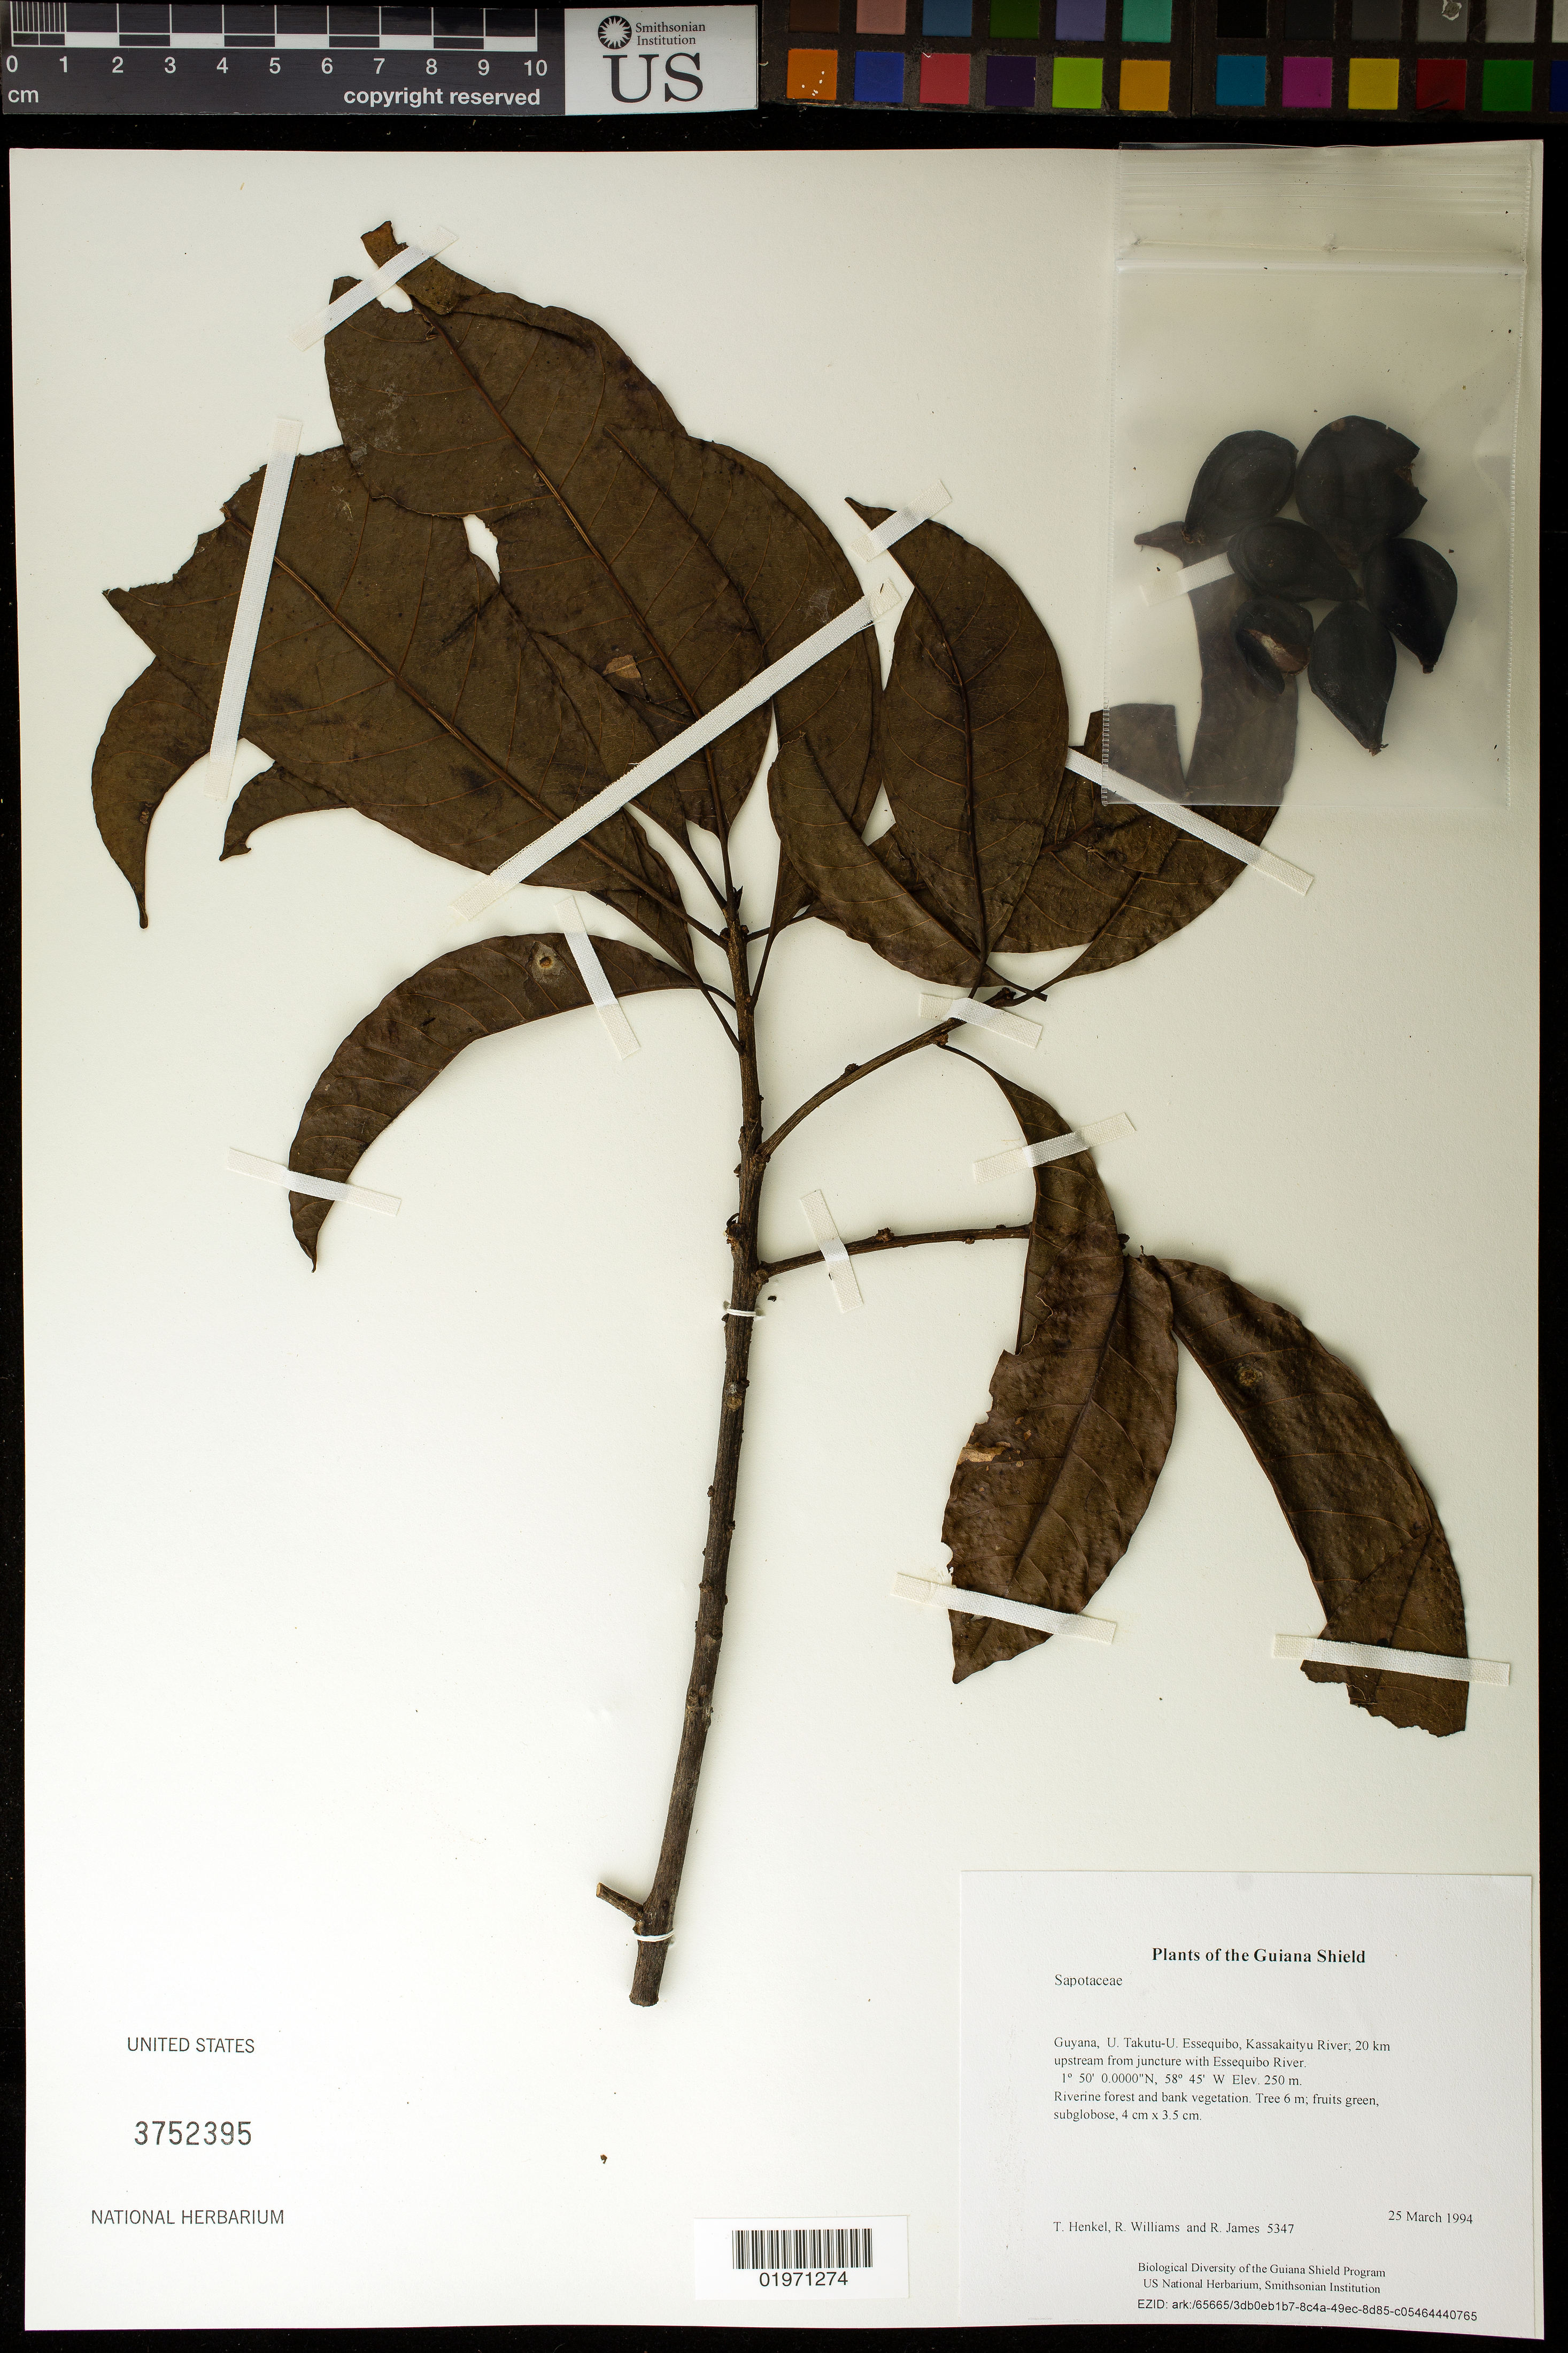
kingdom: Plantae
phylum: Tracheophyta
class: Magnoliopsida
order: Ericales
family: Sapotaceae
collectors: T. Henkel, R. Williams & R. James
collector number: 5347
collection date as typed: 25 March 1994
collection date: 1994-03-25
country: Guyana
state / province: U. Takutu-U. Essequibo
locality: Kassakaityu River; 20 km upstream from juncture with Essequibo River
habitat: Riverine forest and bank vegetation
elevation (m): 250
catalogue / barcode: US 3752395